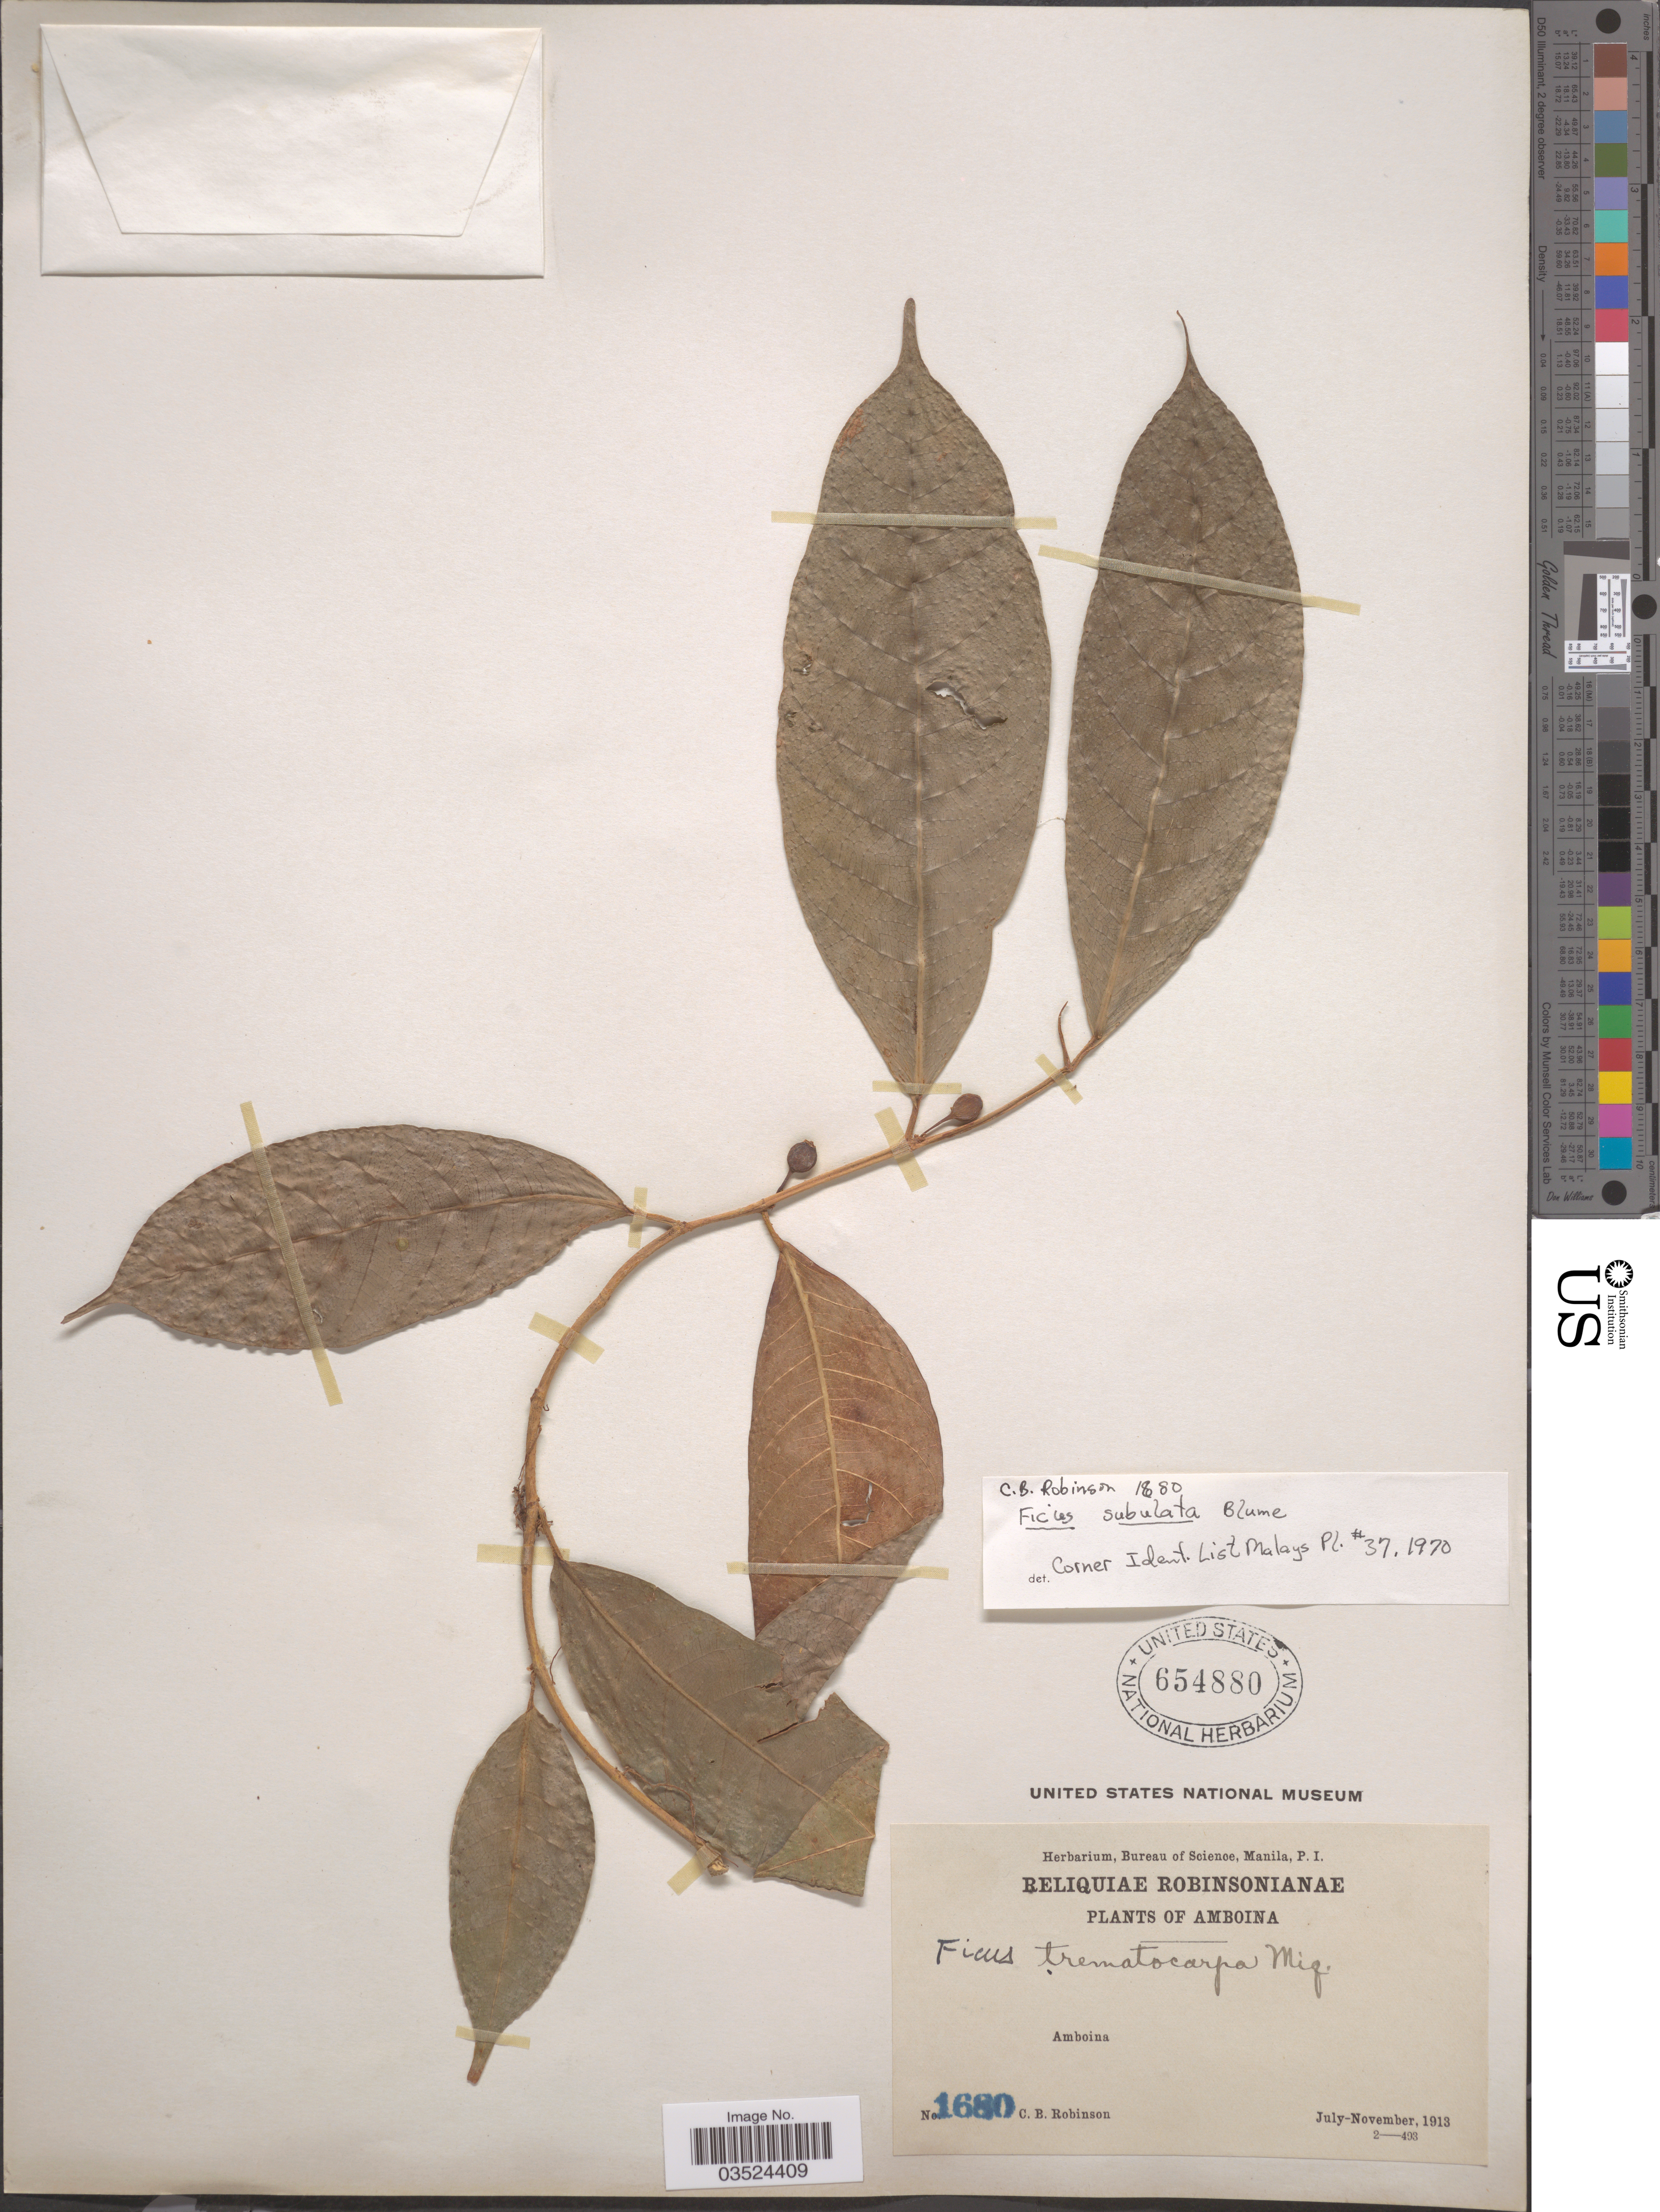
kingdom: Plantae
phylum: Tracheophyta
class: Magnoliopsida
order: Rosales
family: Moraceae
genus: Ficus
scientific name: Ficus subulata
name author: Blume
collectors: C. Robinson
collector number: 1680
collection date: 1913-07/1913-11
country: Indonesia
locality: Amboina.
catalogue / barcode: US 654880